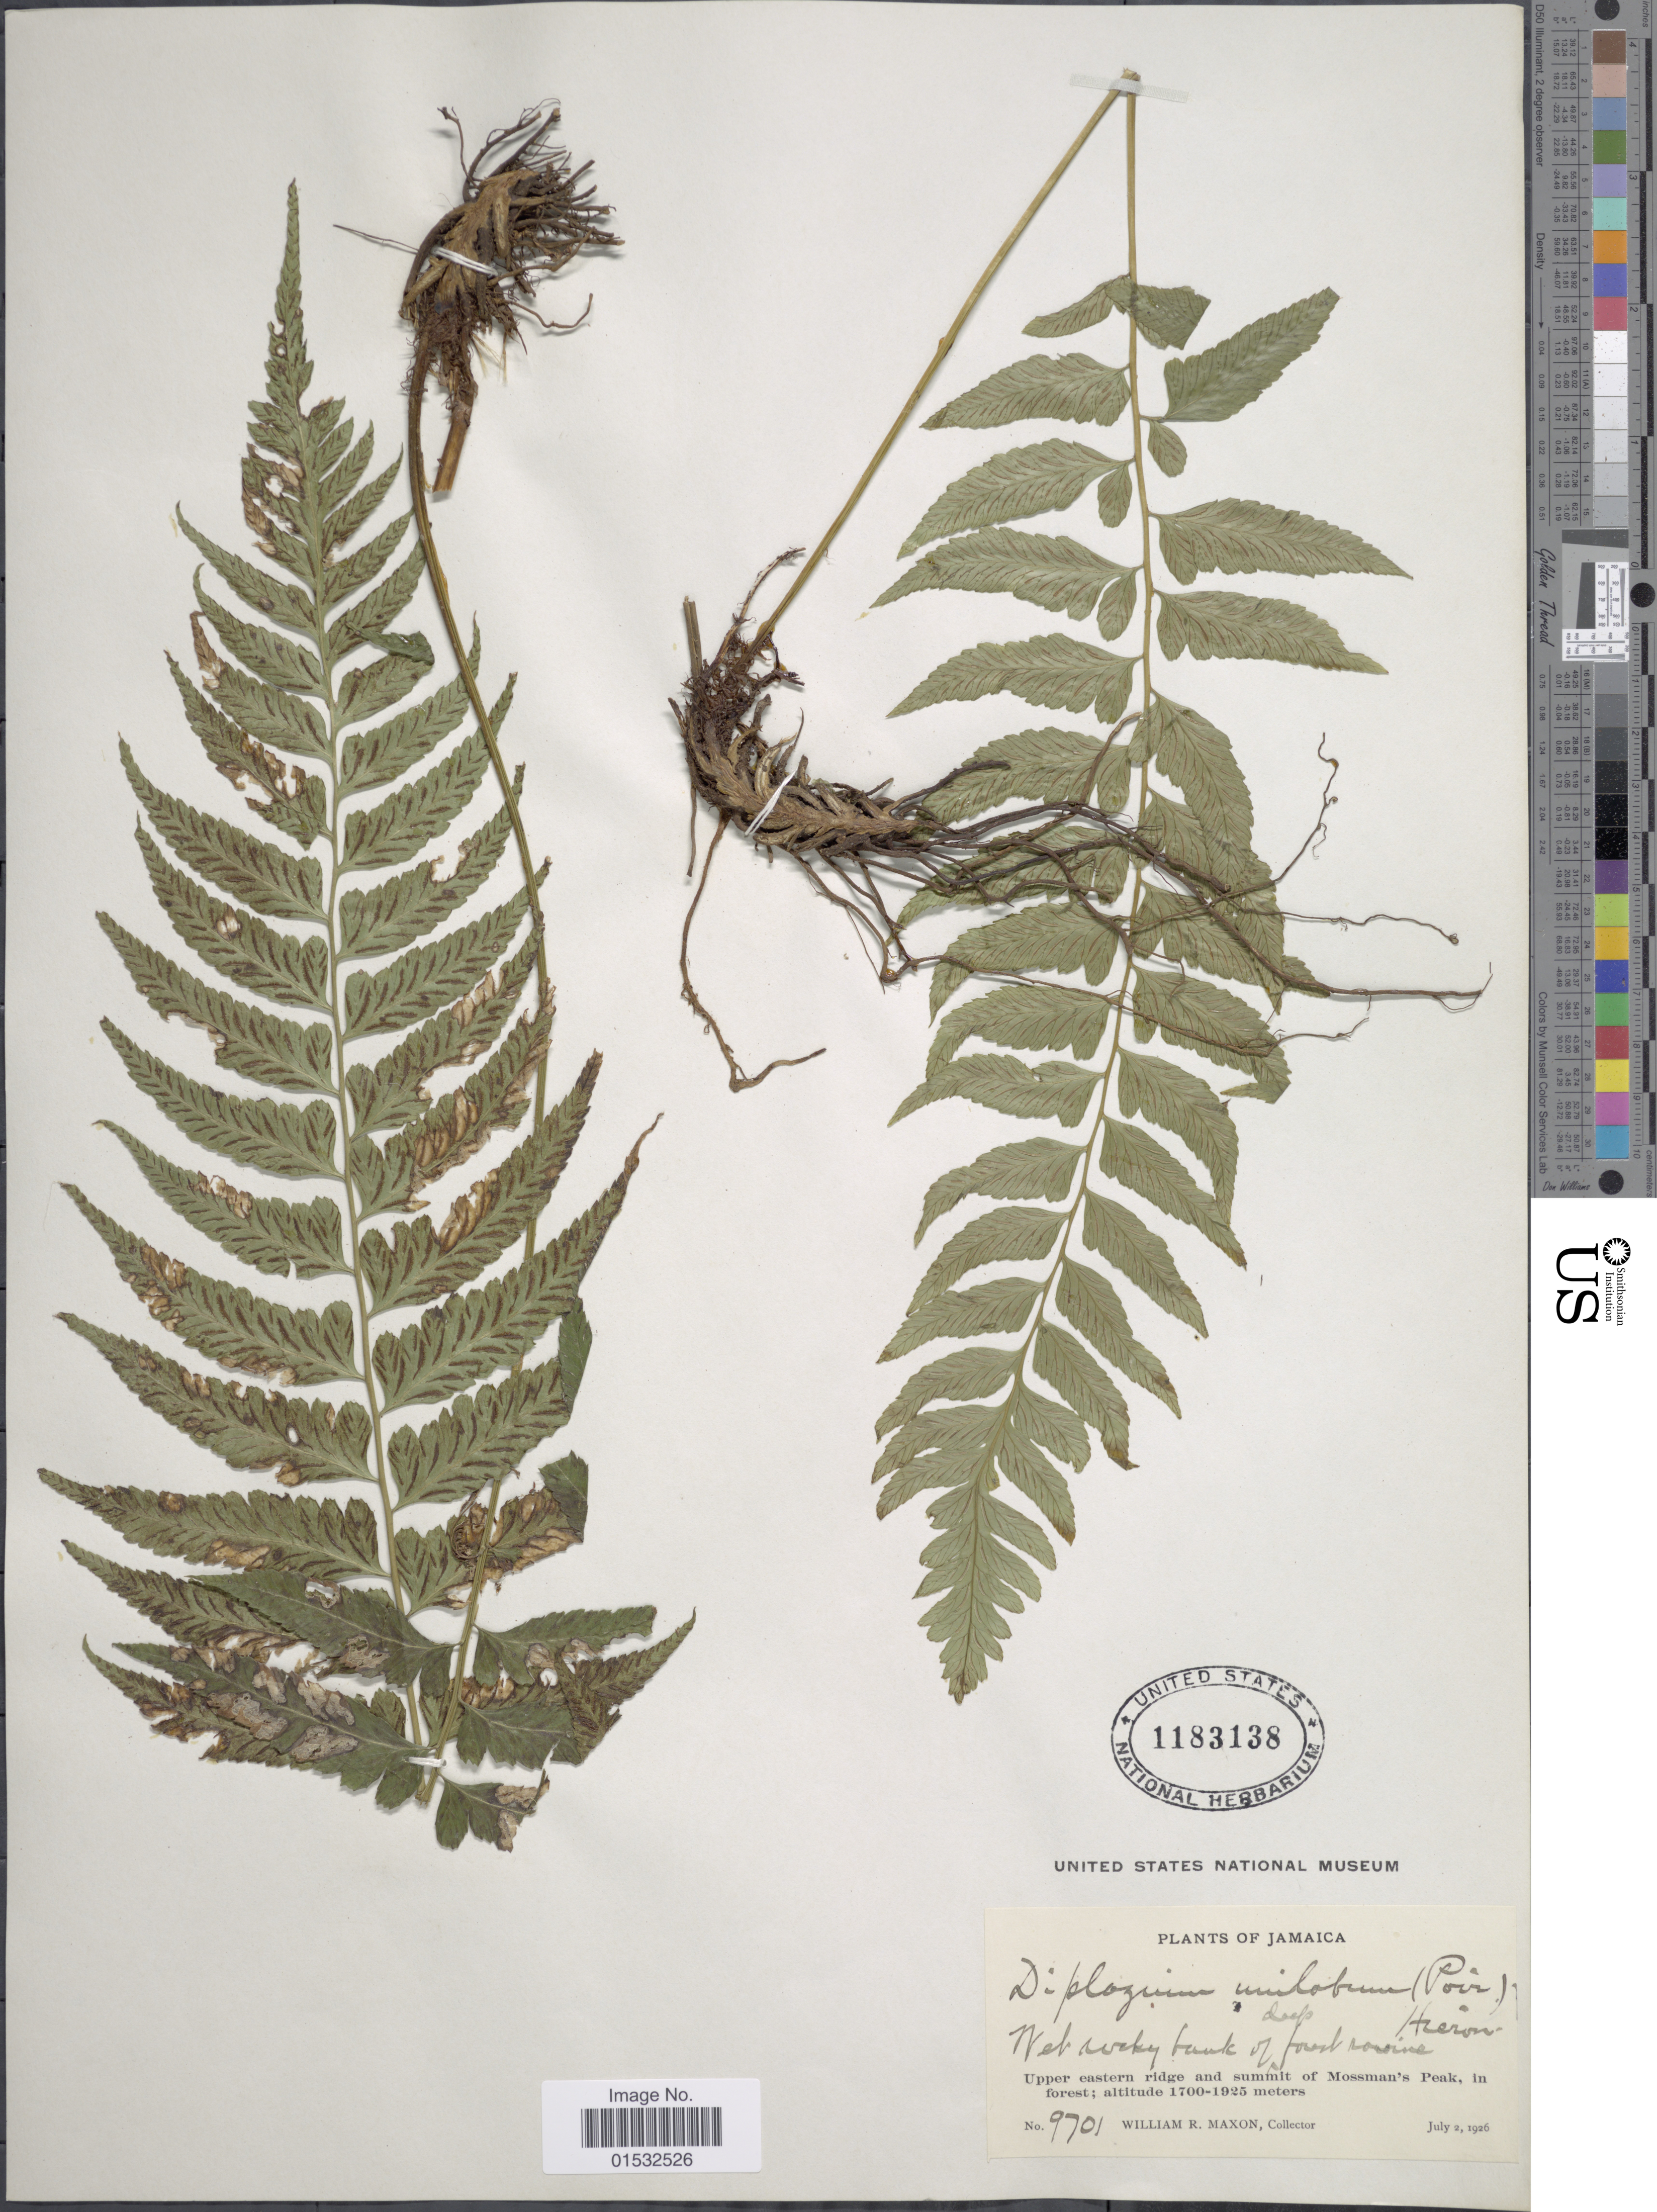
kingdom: Plantae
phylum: Tracheophyta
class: Polypodiopsida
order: Polypodiales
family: Athyriaceae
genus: Diplazium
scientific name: Diplazium unilobum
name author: (Poir.) Hieron.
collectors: W. R. Maxon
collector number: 9701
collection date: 1926-07-02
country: Jamaica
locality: Upper eastern ridge and summit of Mossman's Peak, in forest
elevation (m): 1700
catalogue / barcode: US 1183138